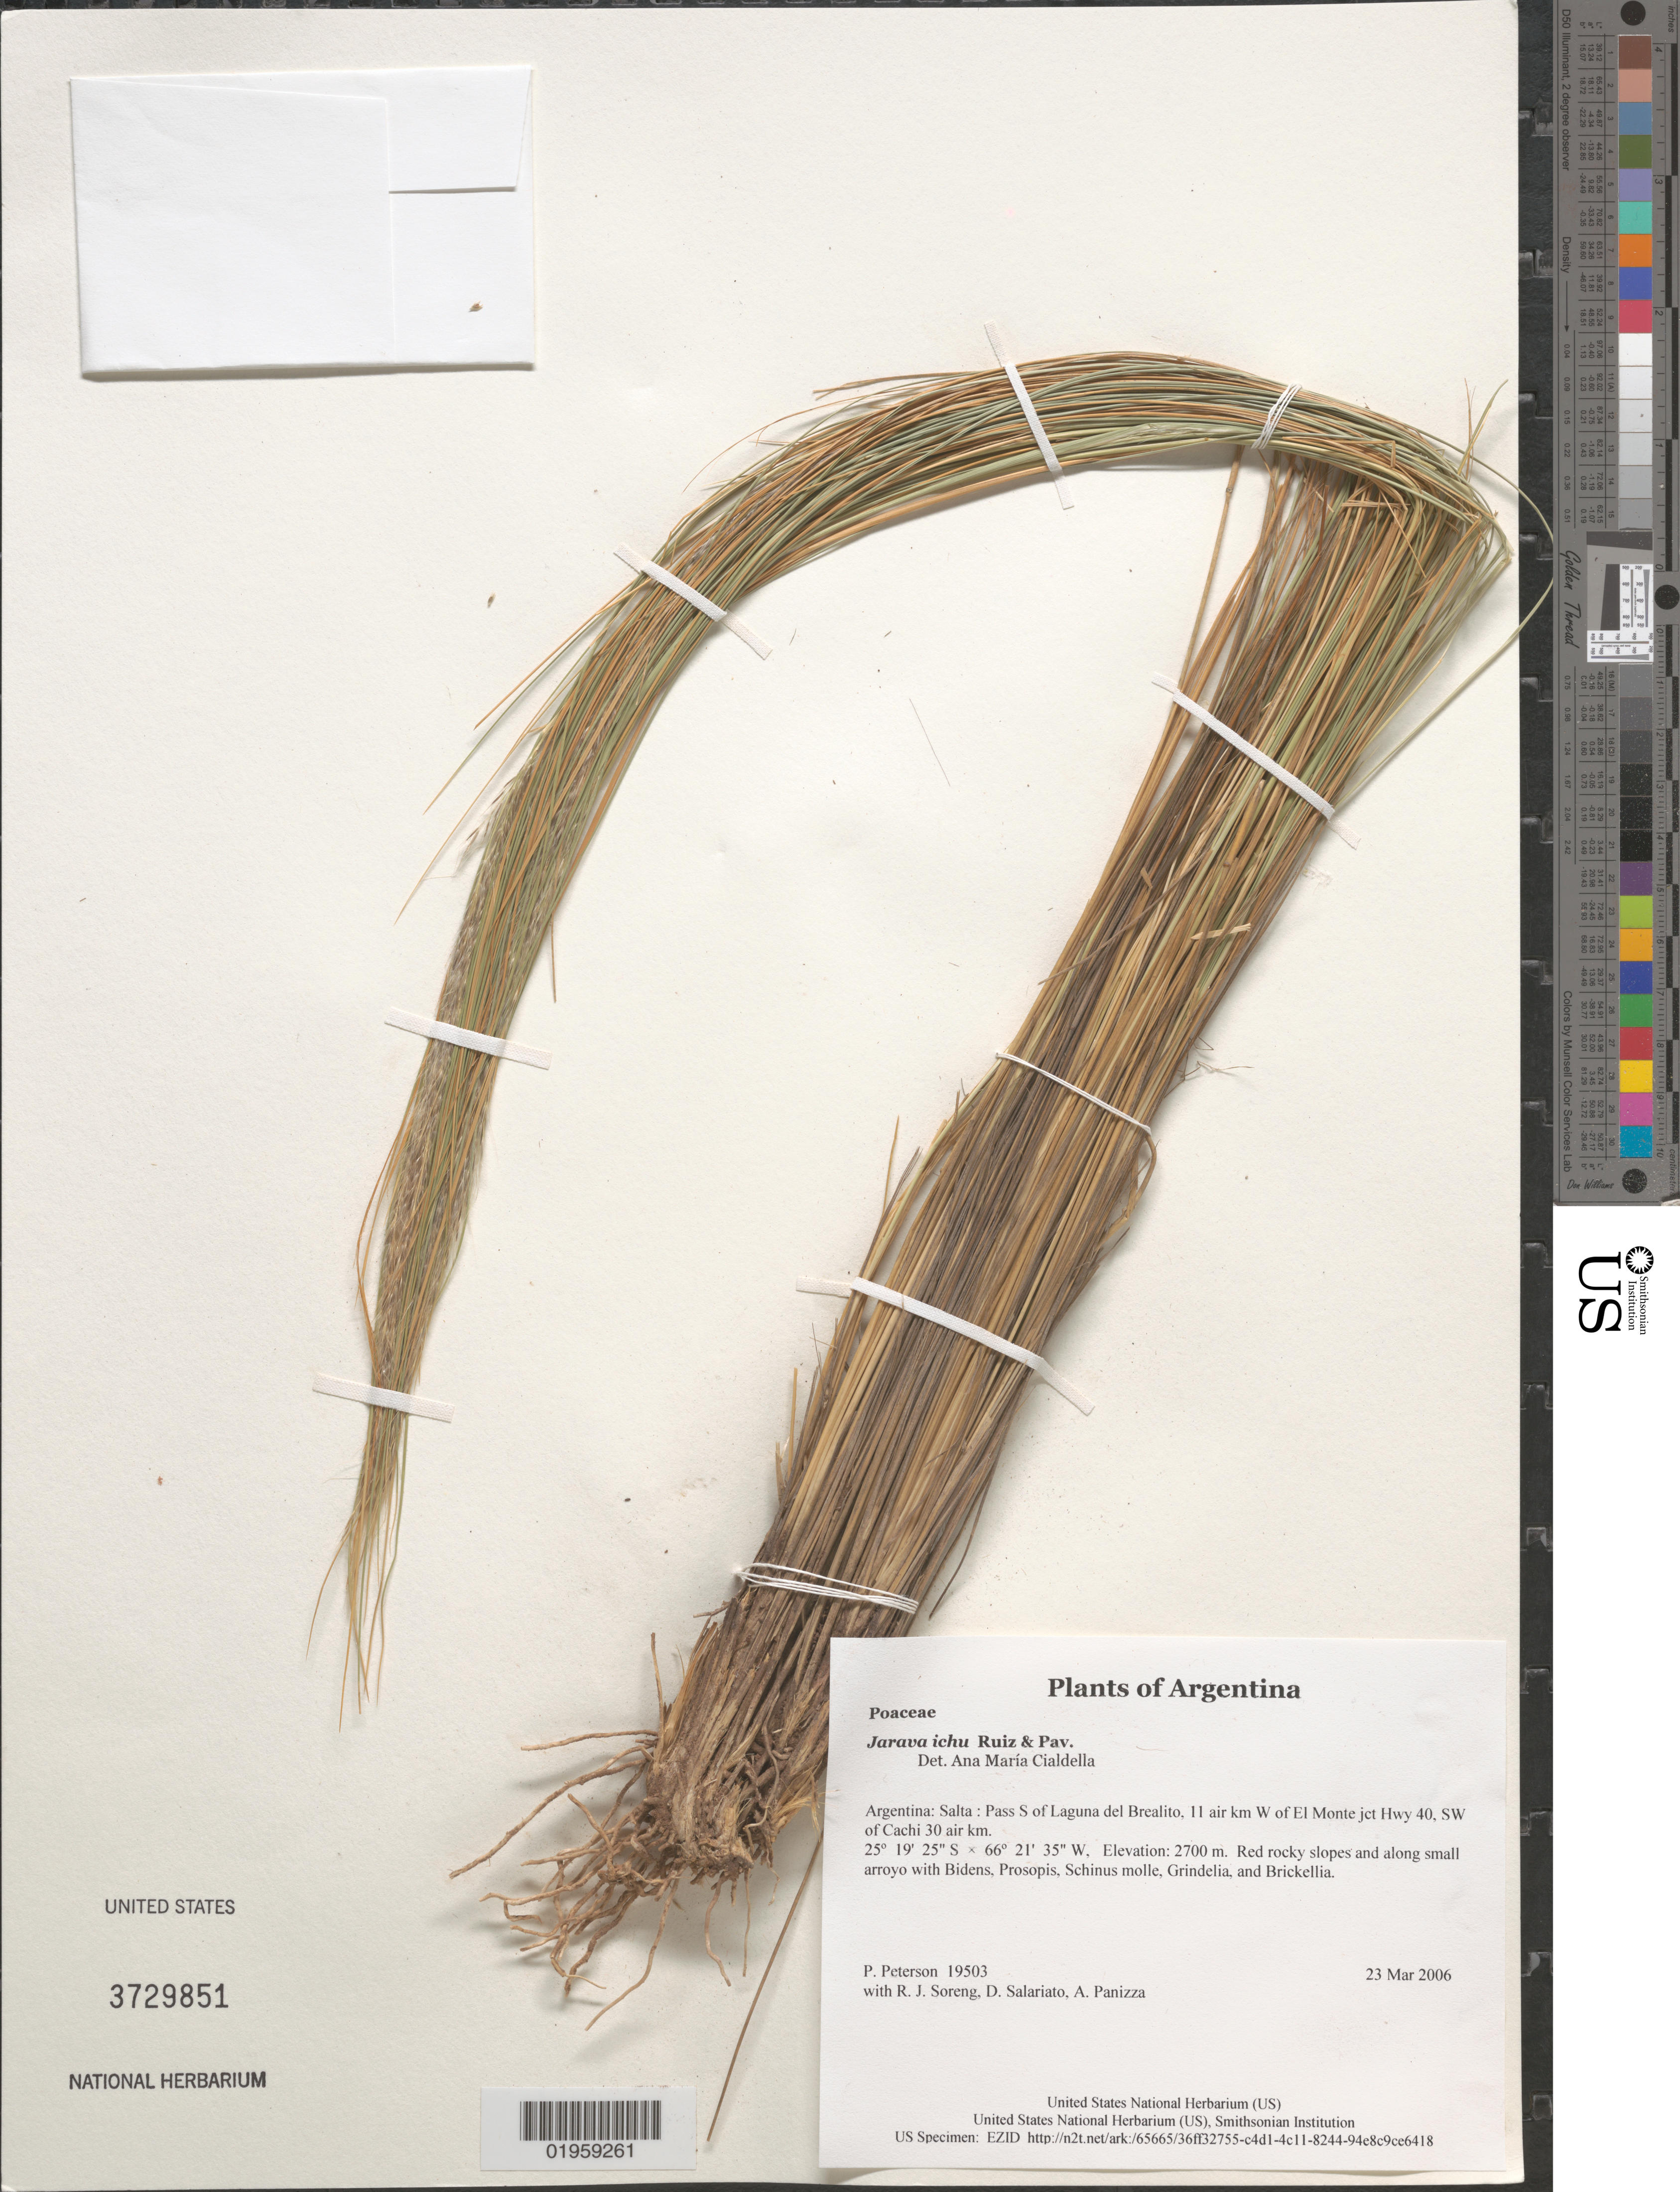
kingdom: Plantae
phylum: Tracheophyta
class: Liliopsida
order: Poales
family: Poaceae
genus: Jarava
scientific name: Jarava ichu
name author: Ruiz & Pav.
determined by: Cialdella, A. M.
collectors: P. M. Peterson, R. J. Soreng, D. Salariato & A. Panizza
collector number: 19503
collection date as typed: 23 Mar 2006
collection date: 2006-03-23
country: Argentina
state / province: Salta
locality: Pass S of Laguna del Brealito, 11 air km W of El Monte jct Hwy 40, SW of Cachi 30 air km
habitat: Red rocky slopes and along small arroyo with Bidens, Prosopis, Schinus molle, Grindelia, and Brickellia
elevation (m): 2700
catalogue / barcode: US 3729851